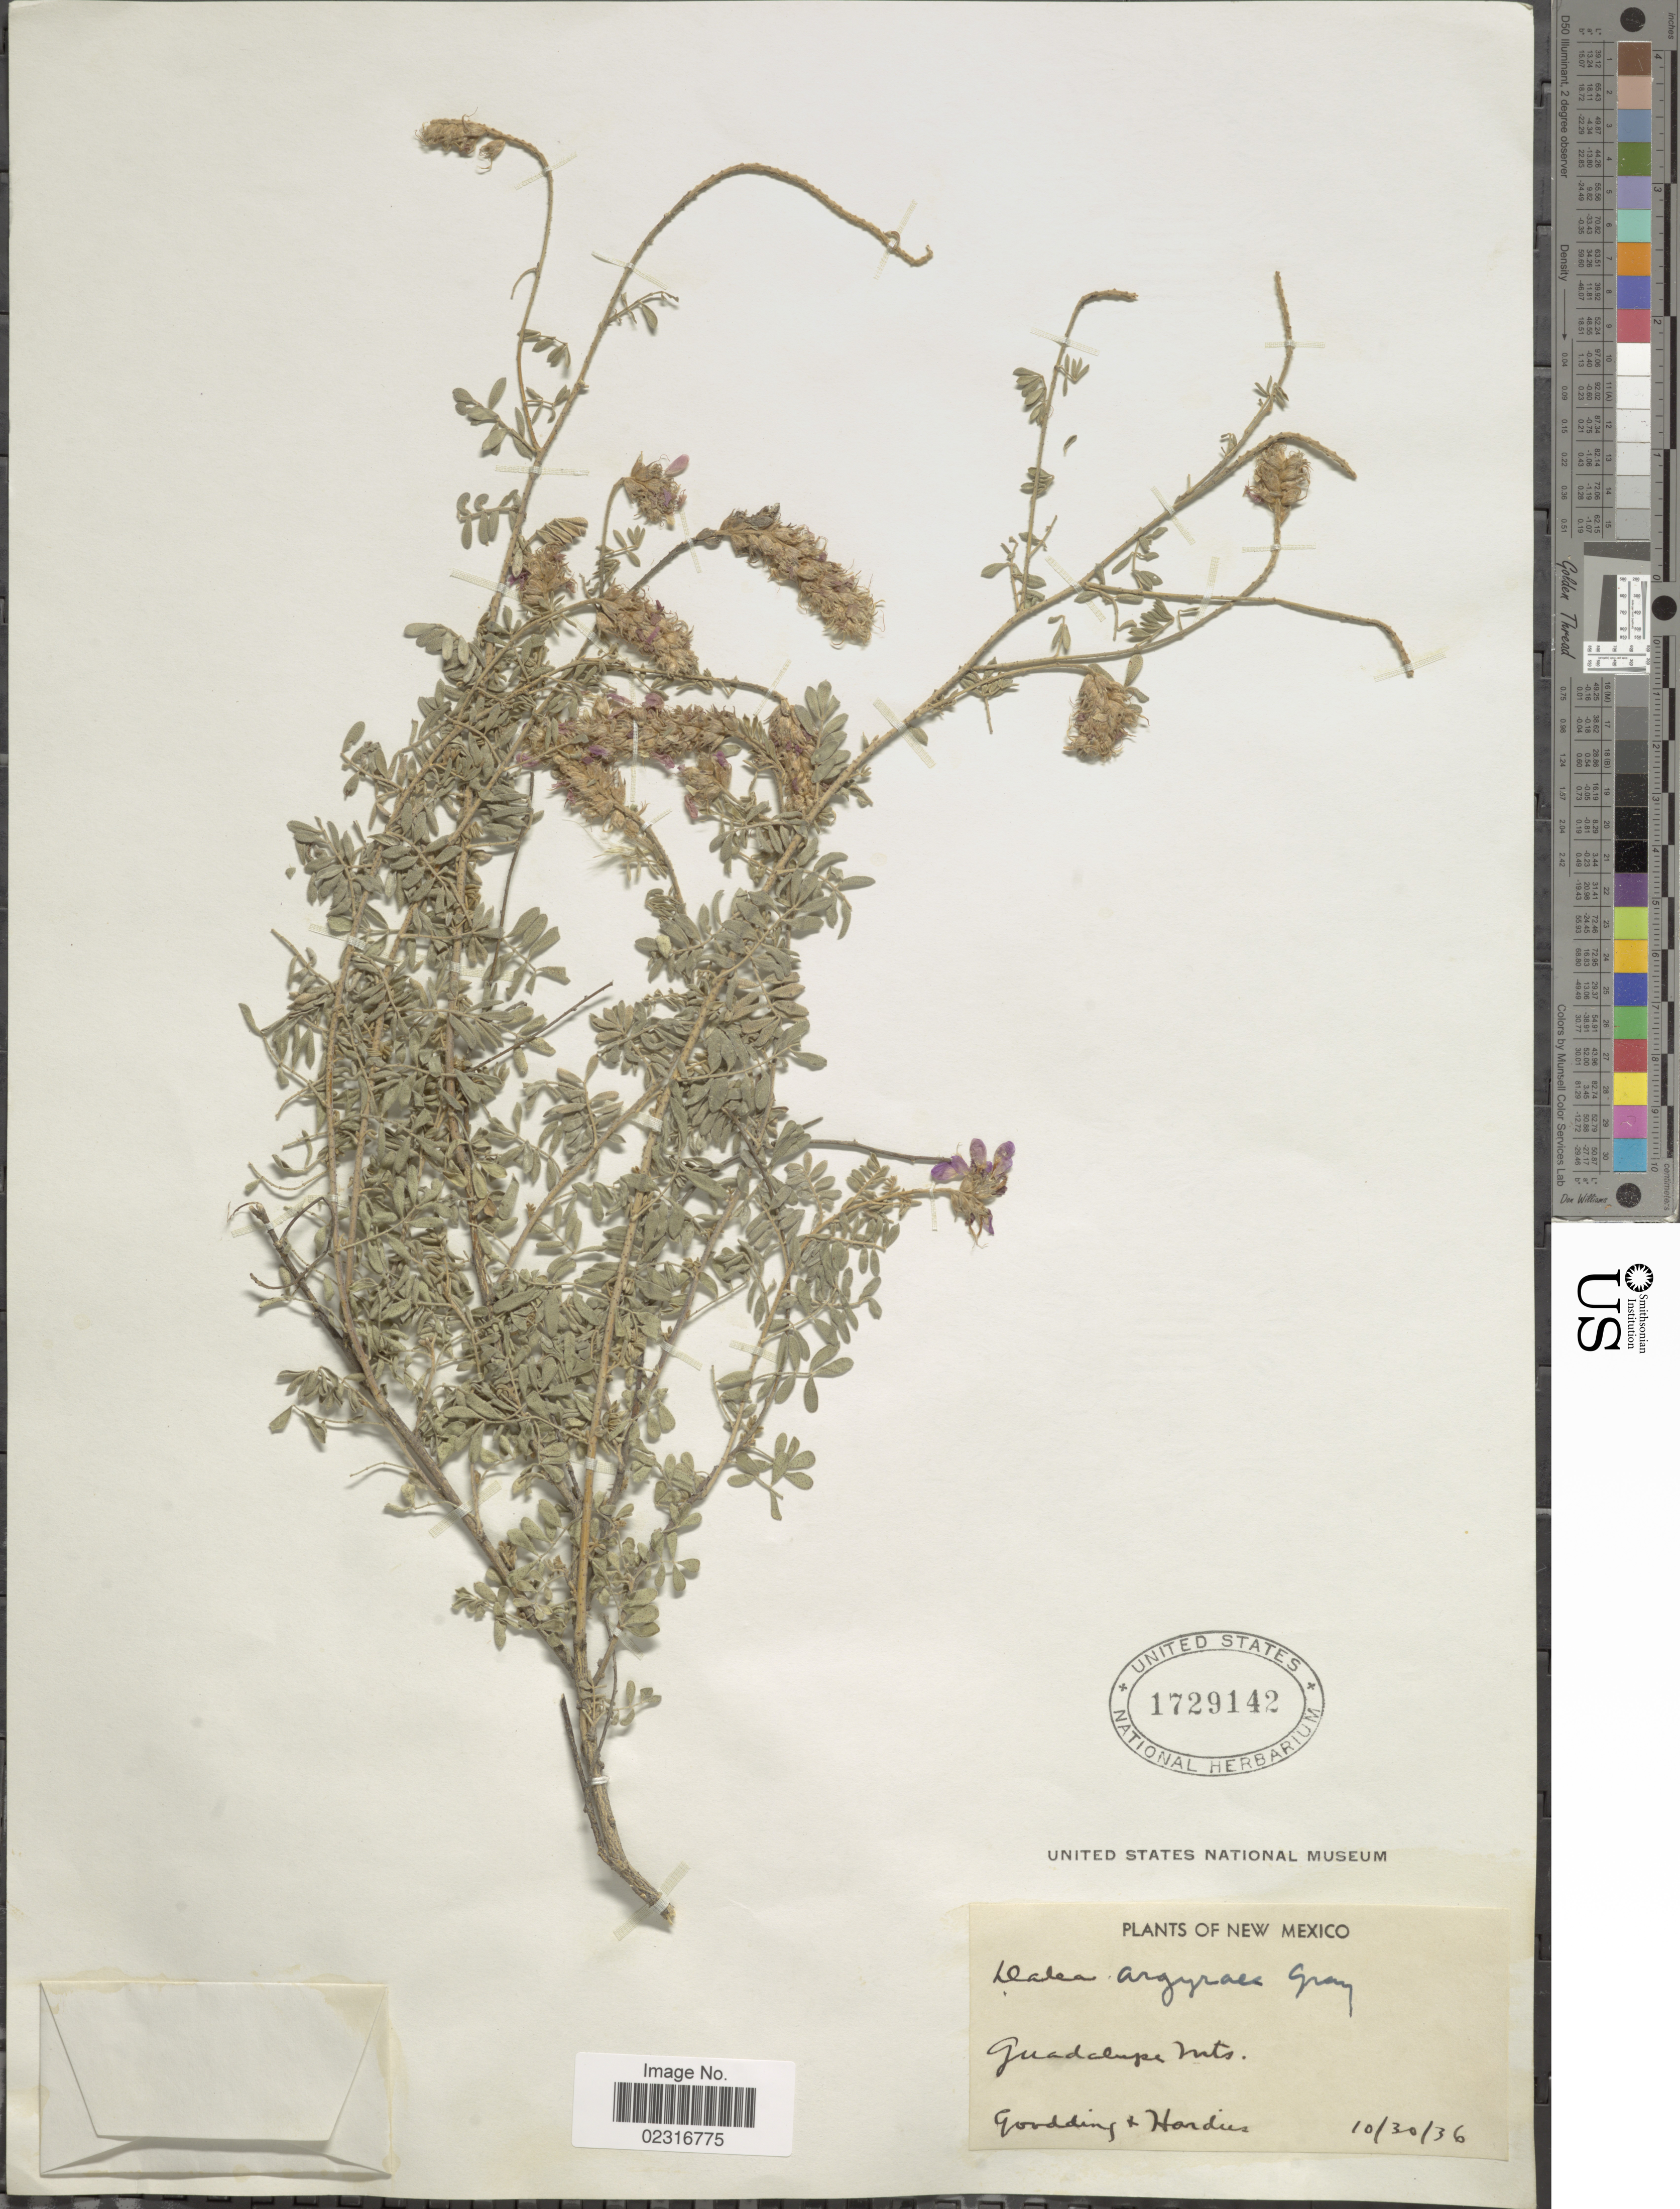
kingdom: Plantae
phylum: Tracheophyta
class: Magnoliopsida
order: Fabales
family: Fabaceae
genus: Dalea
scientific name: Dalea bicolor var. argyrea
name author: (A. Gray) Barneby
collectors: Goodding & Hardies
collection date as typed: Transcribed d/m/y: 30/10/36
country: United States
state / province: New Mexico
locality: Guadalupe Mts.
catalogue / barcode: US 1729142